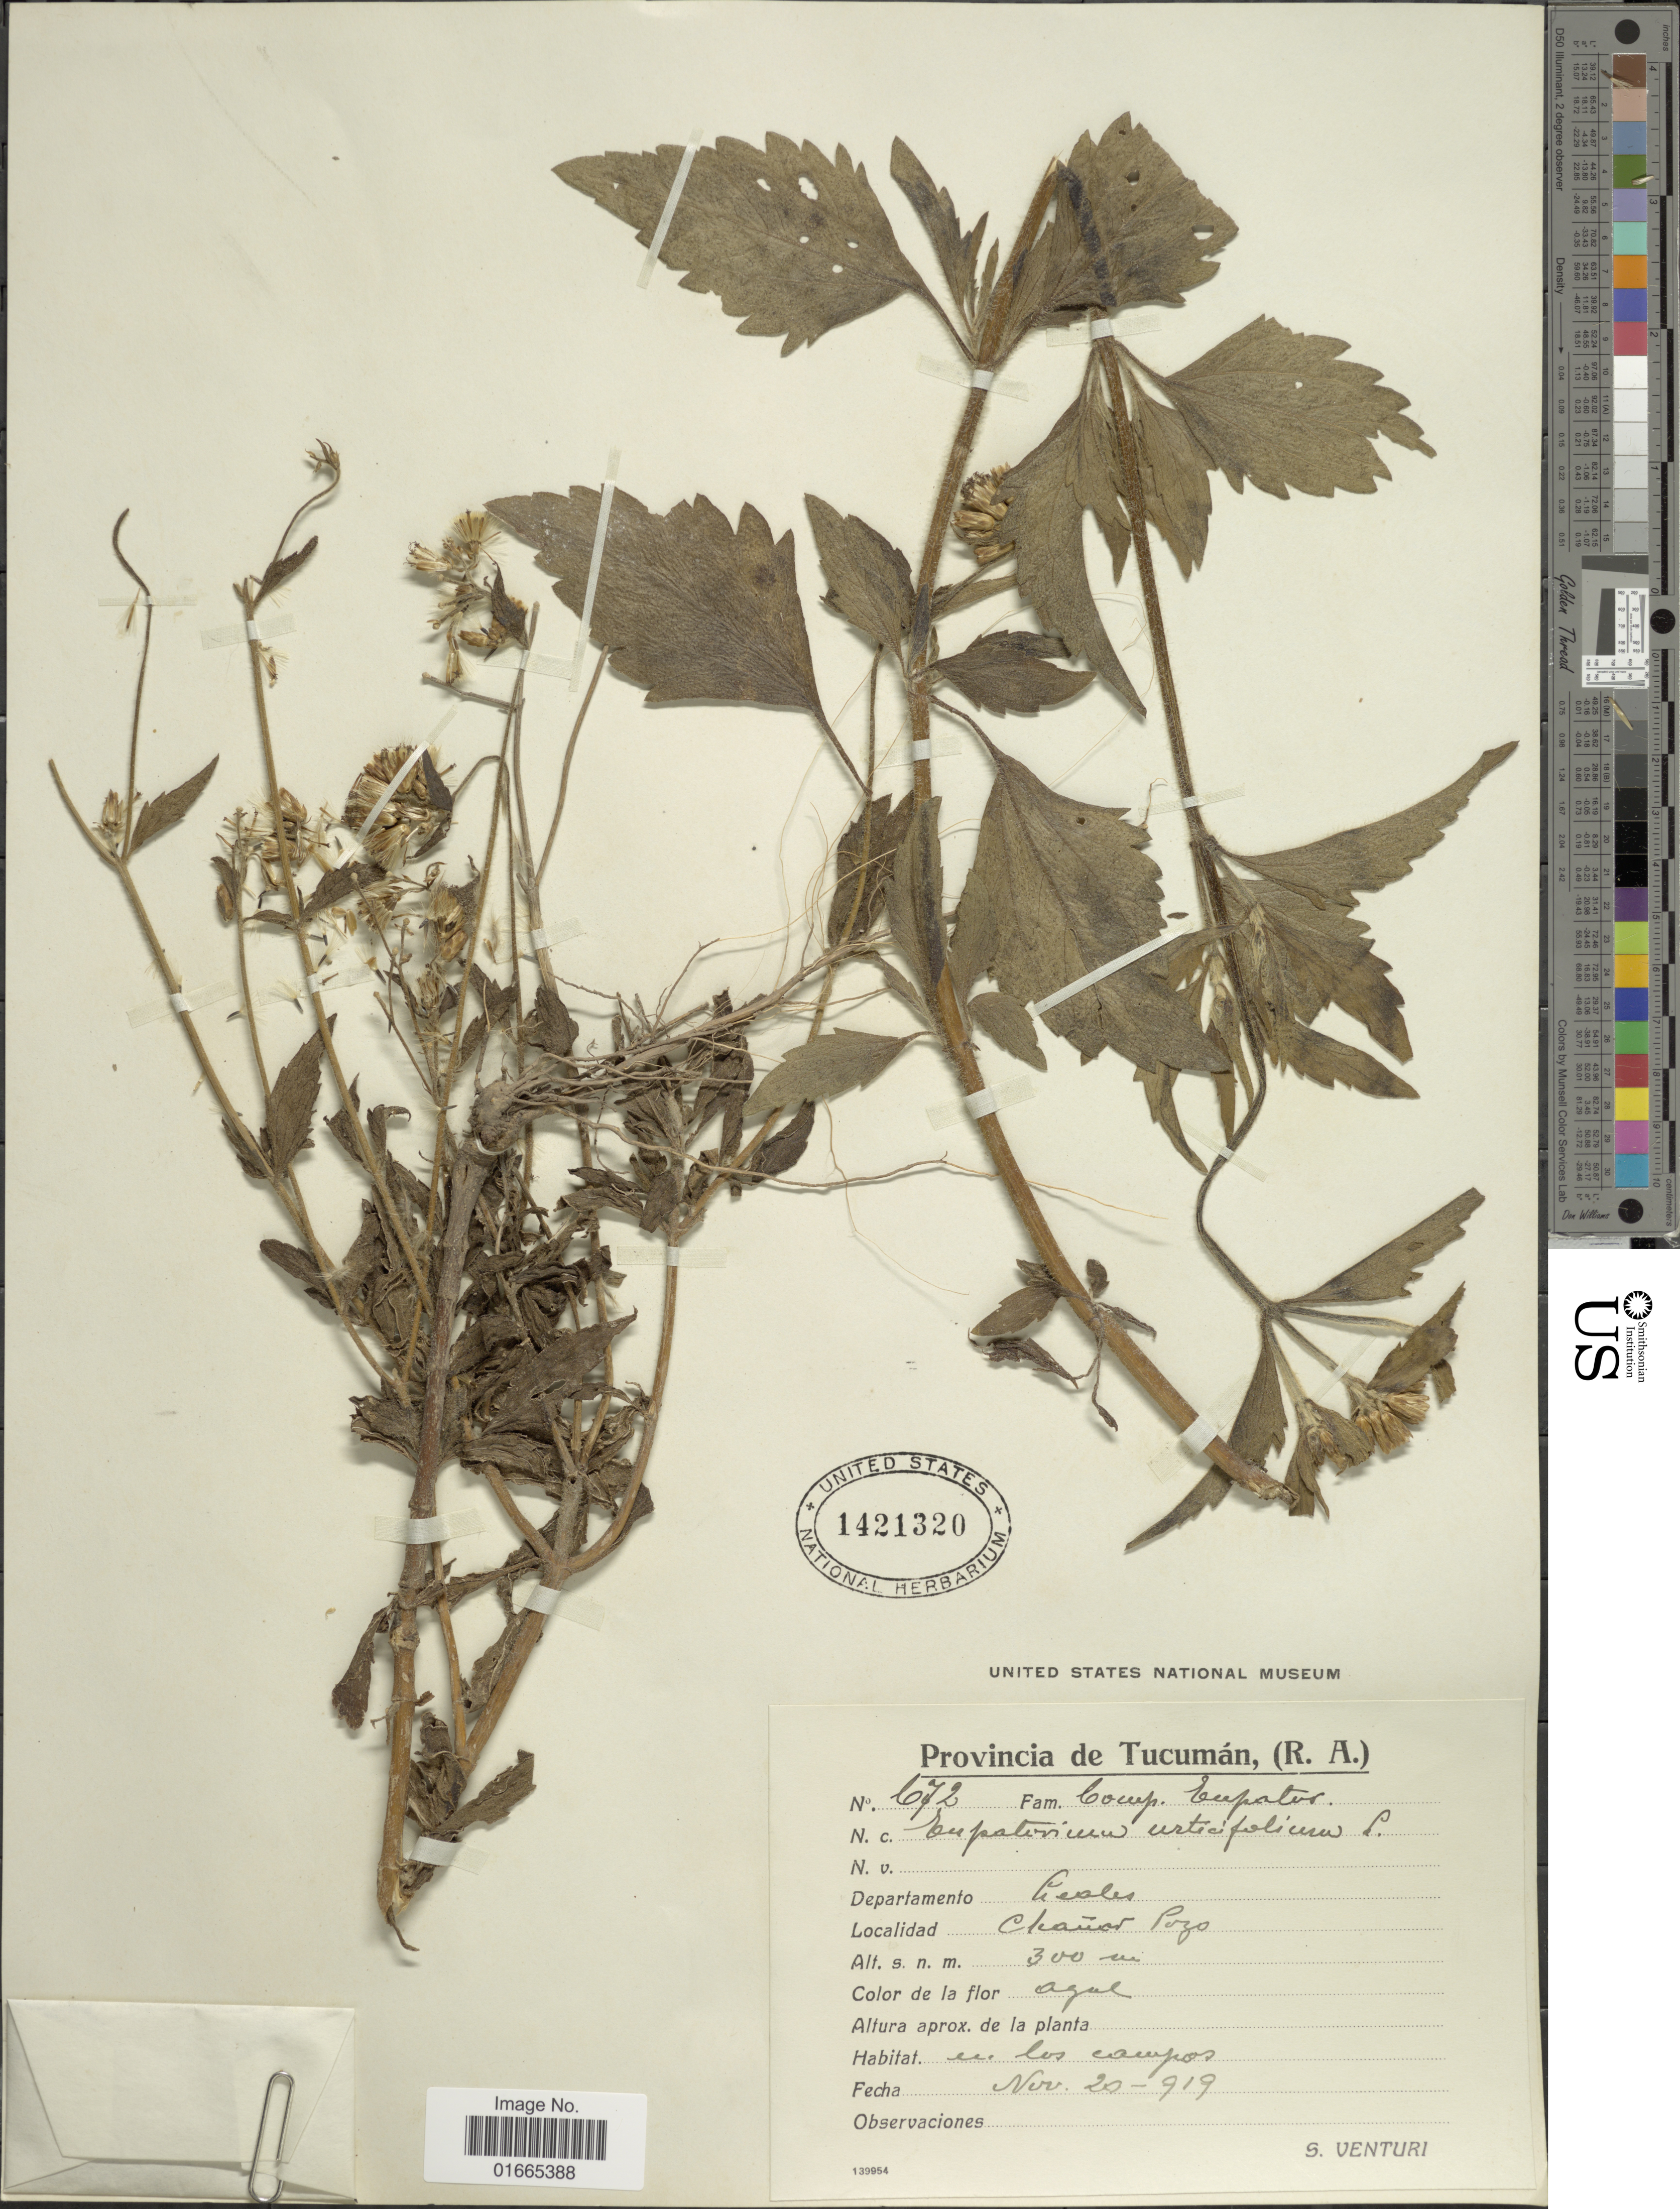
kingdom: Plantae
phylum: Tracheophyta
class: Magnoliopsida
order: Asterales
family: Asteraceae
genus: Praxelis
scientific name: Praxelis clematidea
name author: (Griseb.) R.M. King & H. Rob.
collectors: S. Venturi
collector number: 672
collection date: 1919-11-20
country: Argentina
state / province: Tucumán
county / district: Leales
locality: Chañar Pozo.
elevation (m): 300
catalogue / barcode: US 1421320